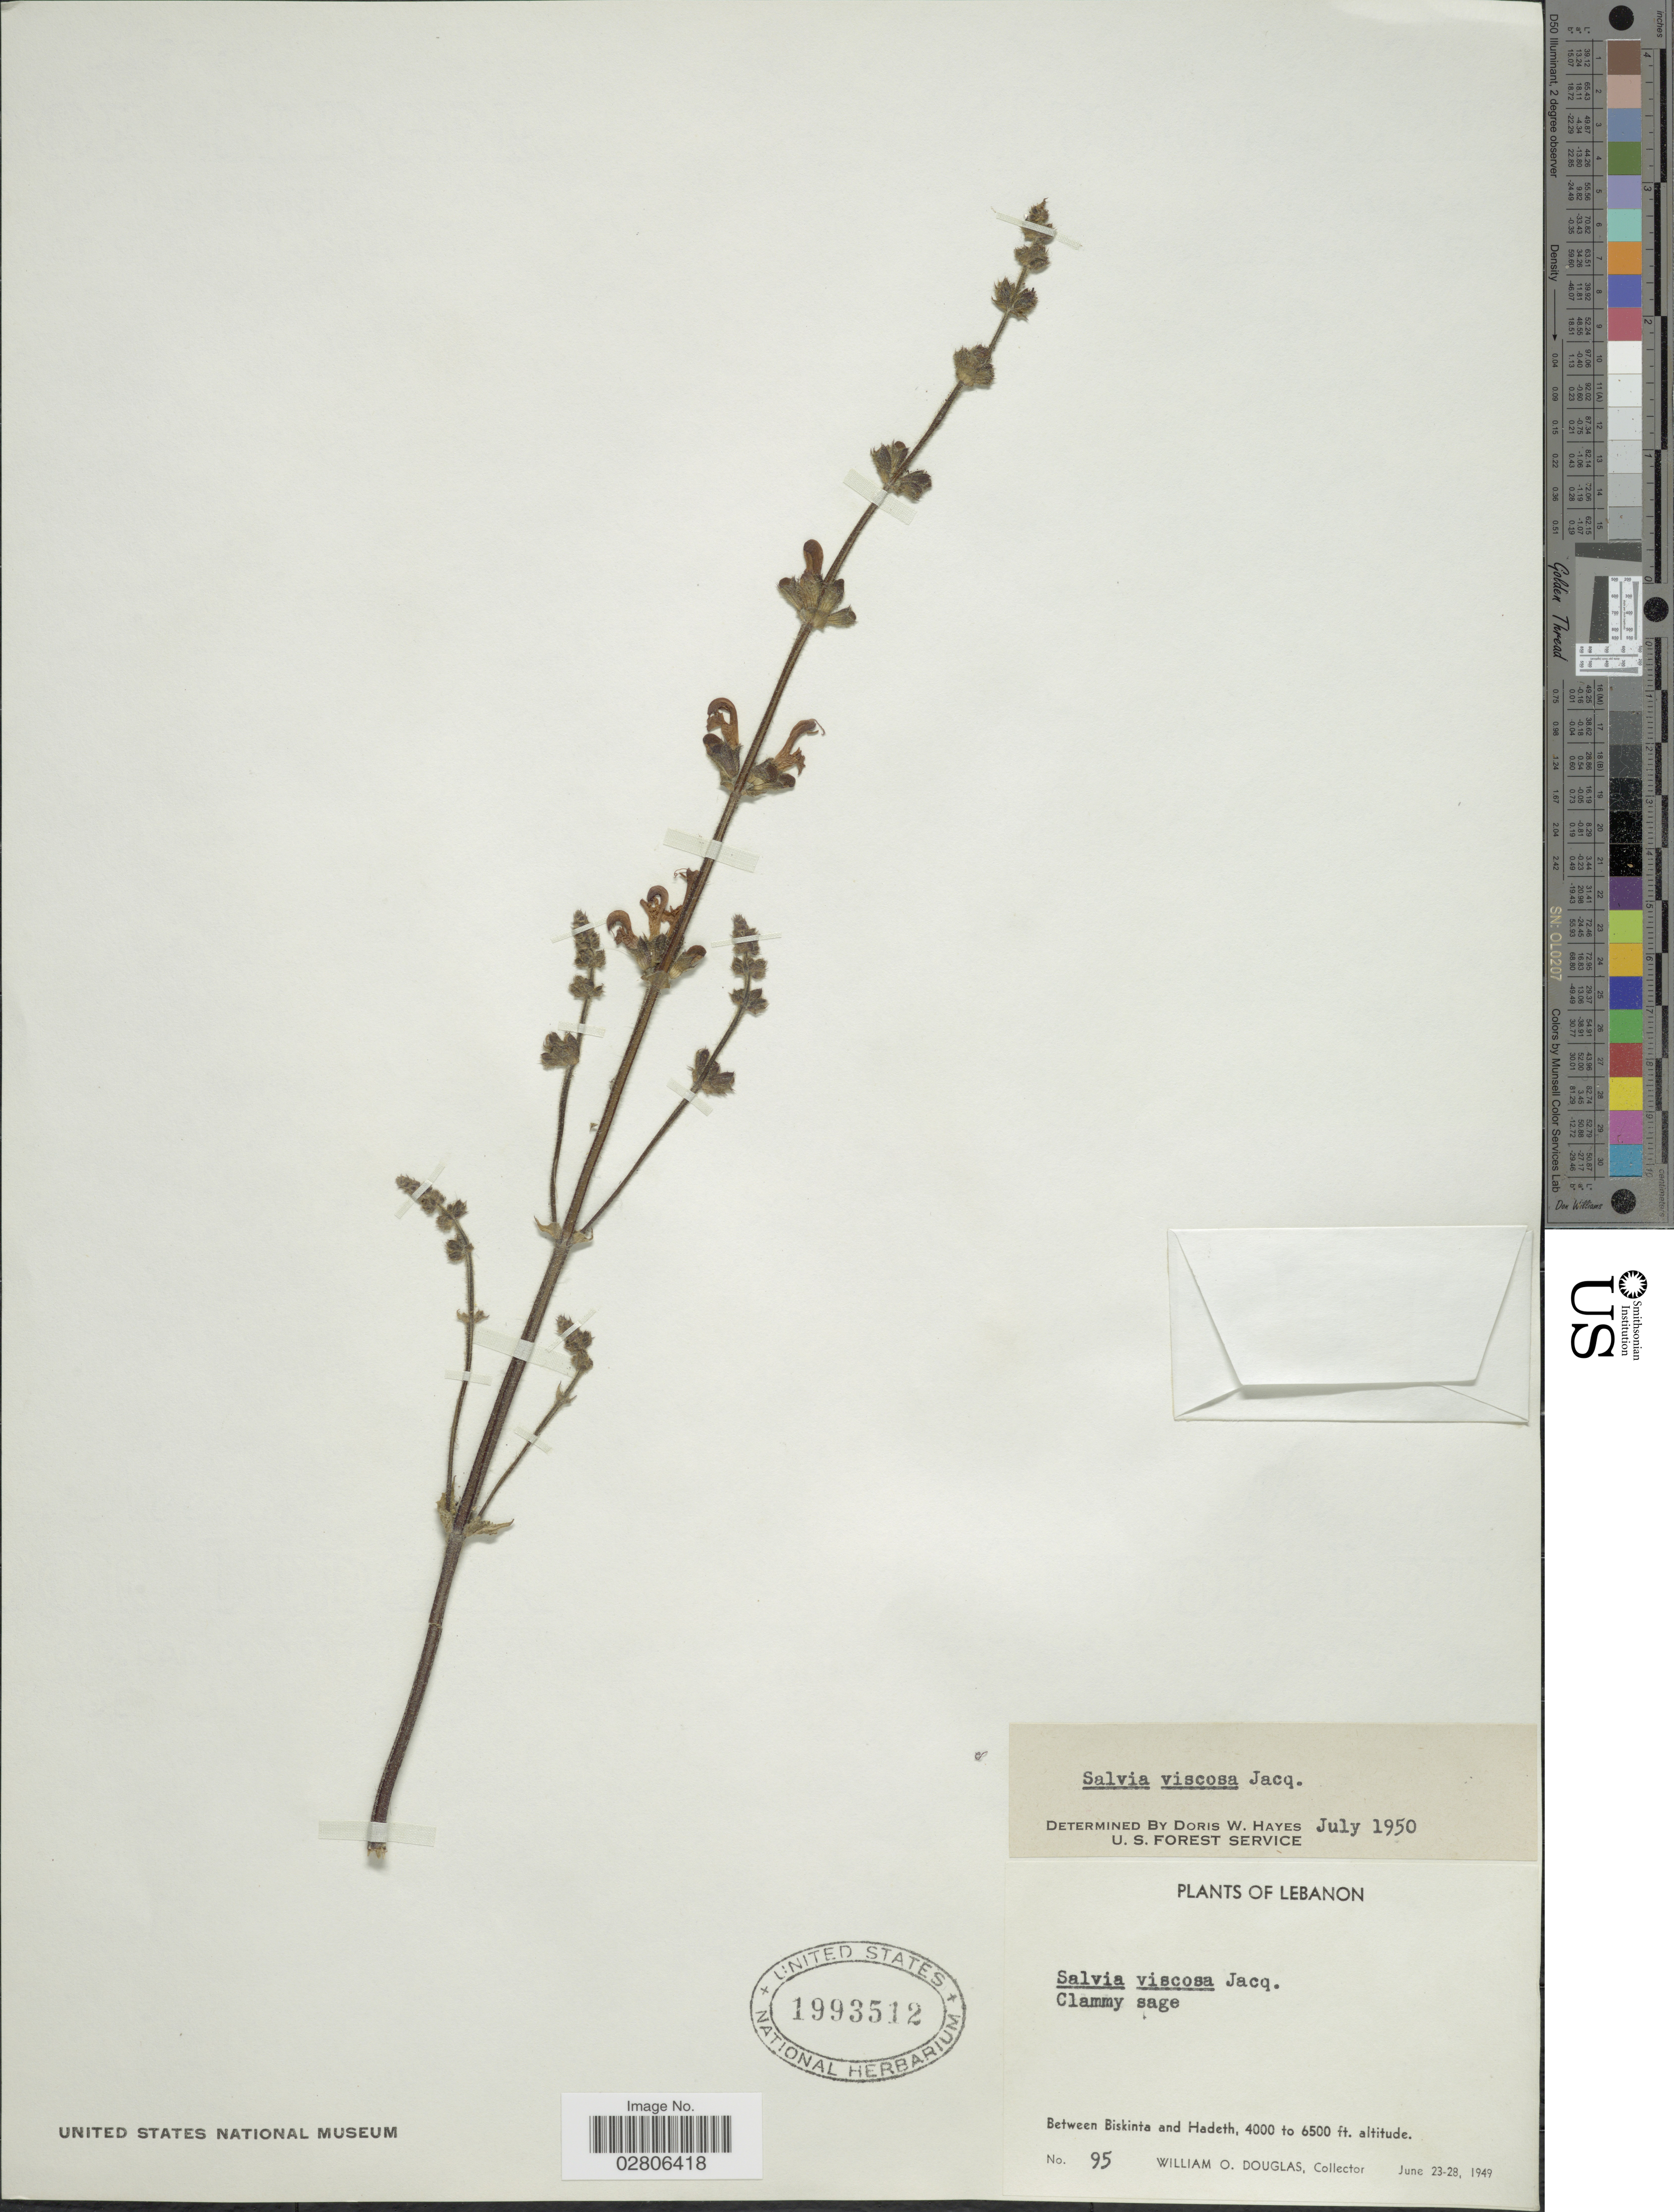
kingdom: Plantae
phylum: Tracheophyta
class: Magnoliopsida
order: Lamiales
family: Lamiaceae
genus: Salvia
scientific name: Salvia viscosa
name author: Jacq.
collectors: W. Douglas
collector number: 95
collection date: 1949-06-23/1949-06-28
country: Lebanon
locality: Between Biskinta and Hadeth.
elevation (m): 1219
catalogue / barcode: US 1993512